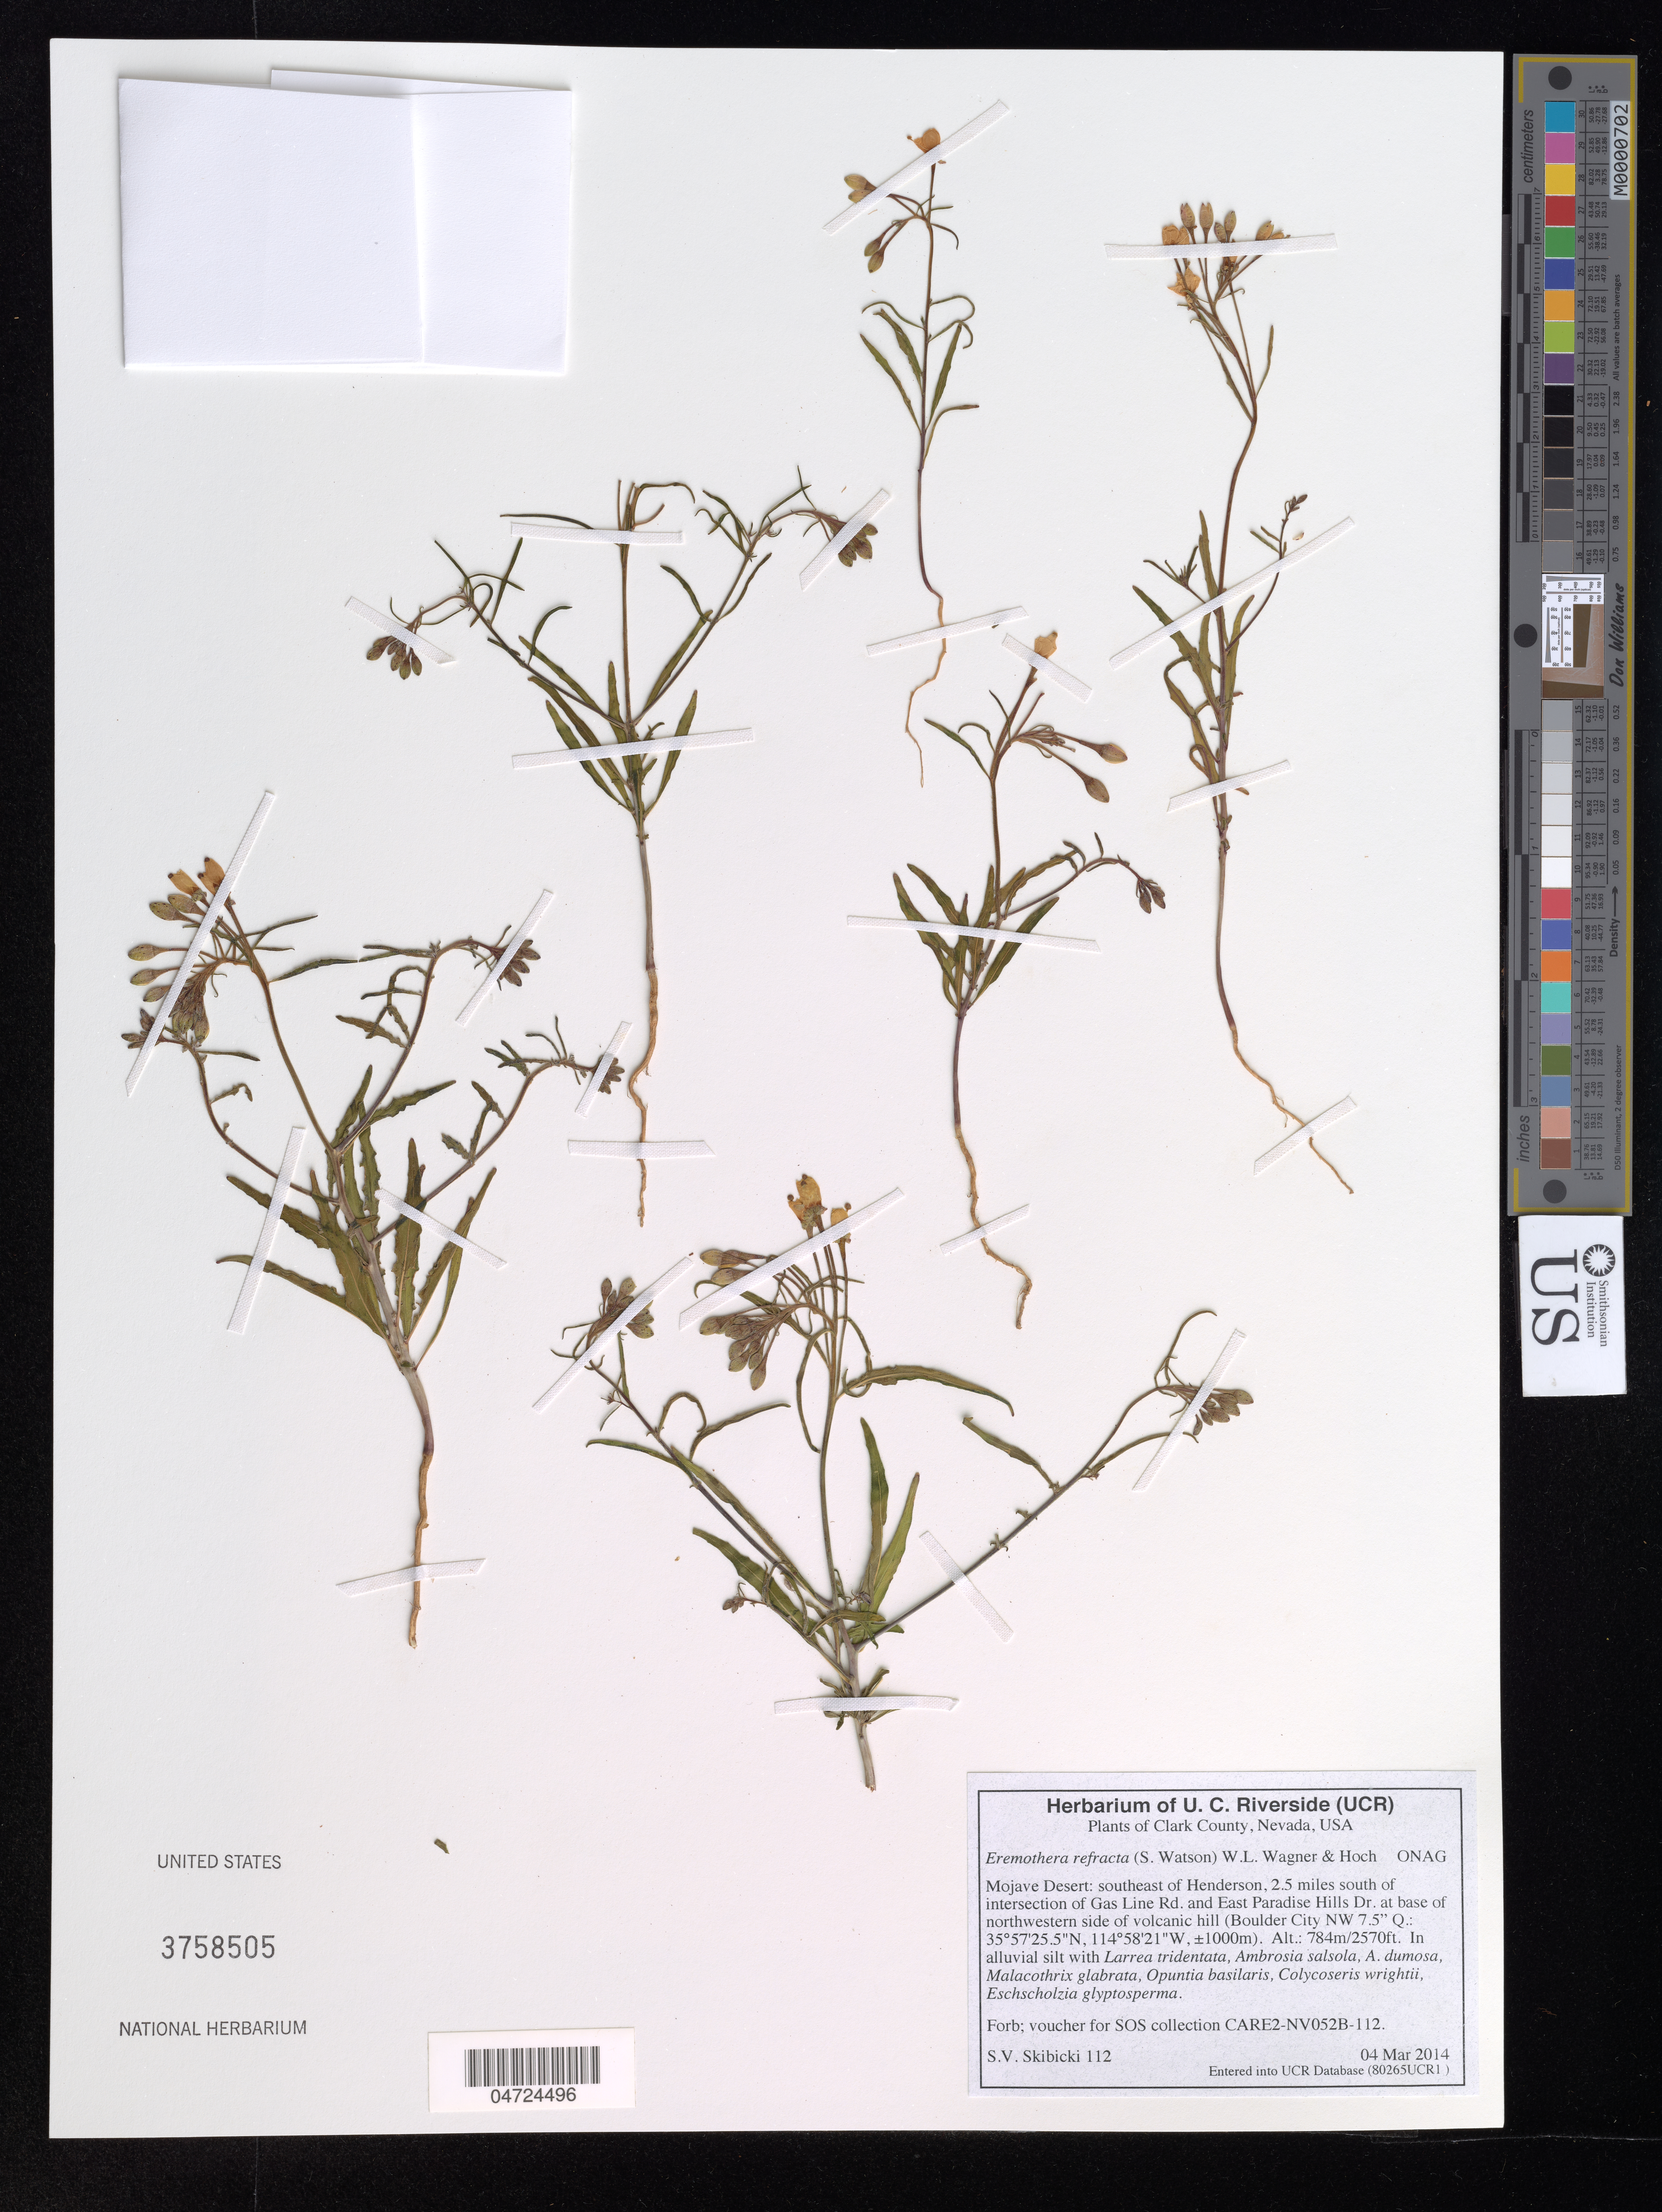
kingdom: Plantae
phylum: Tracheophyta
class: Magnoliopsida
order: Myrtales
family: Onagraceae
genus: Eremothera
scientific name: Eremothera refracta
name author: (S. Watson) W.L. Wagner & Hoch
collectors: S. Skibicki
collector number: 112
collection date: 2014-03-04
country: United States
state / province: Nevada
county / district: Clark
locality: Clark County. Mojave Desert: southeast of Henderson, 2.5 miles south of intersection of Gas Line Rd. and East Paradise Hills Dr. at base of northwestern side of volcanic hill (Boulder City NW 7.5" Q. ±1000m).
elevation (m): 784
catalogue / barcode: US 3758505